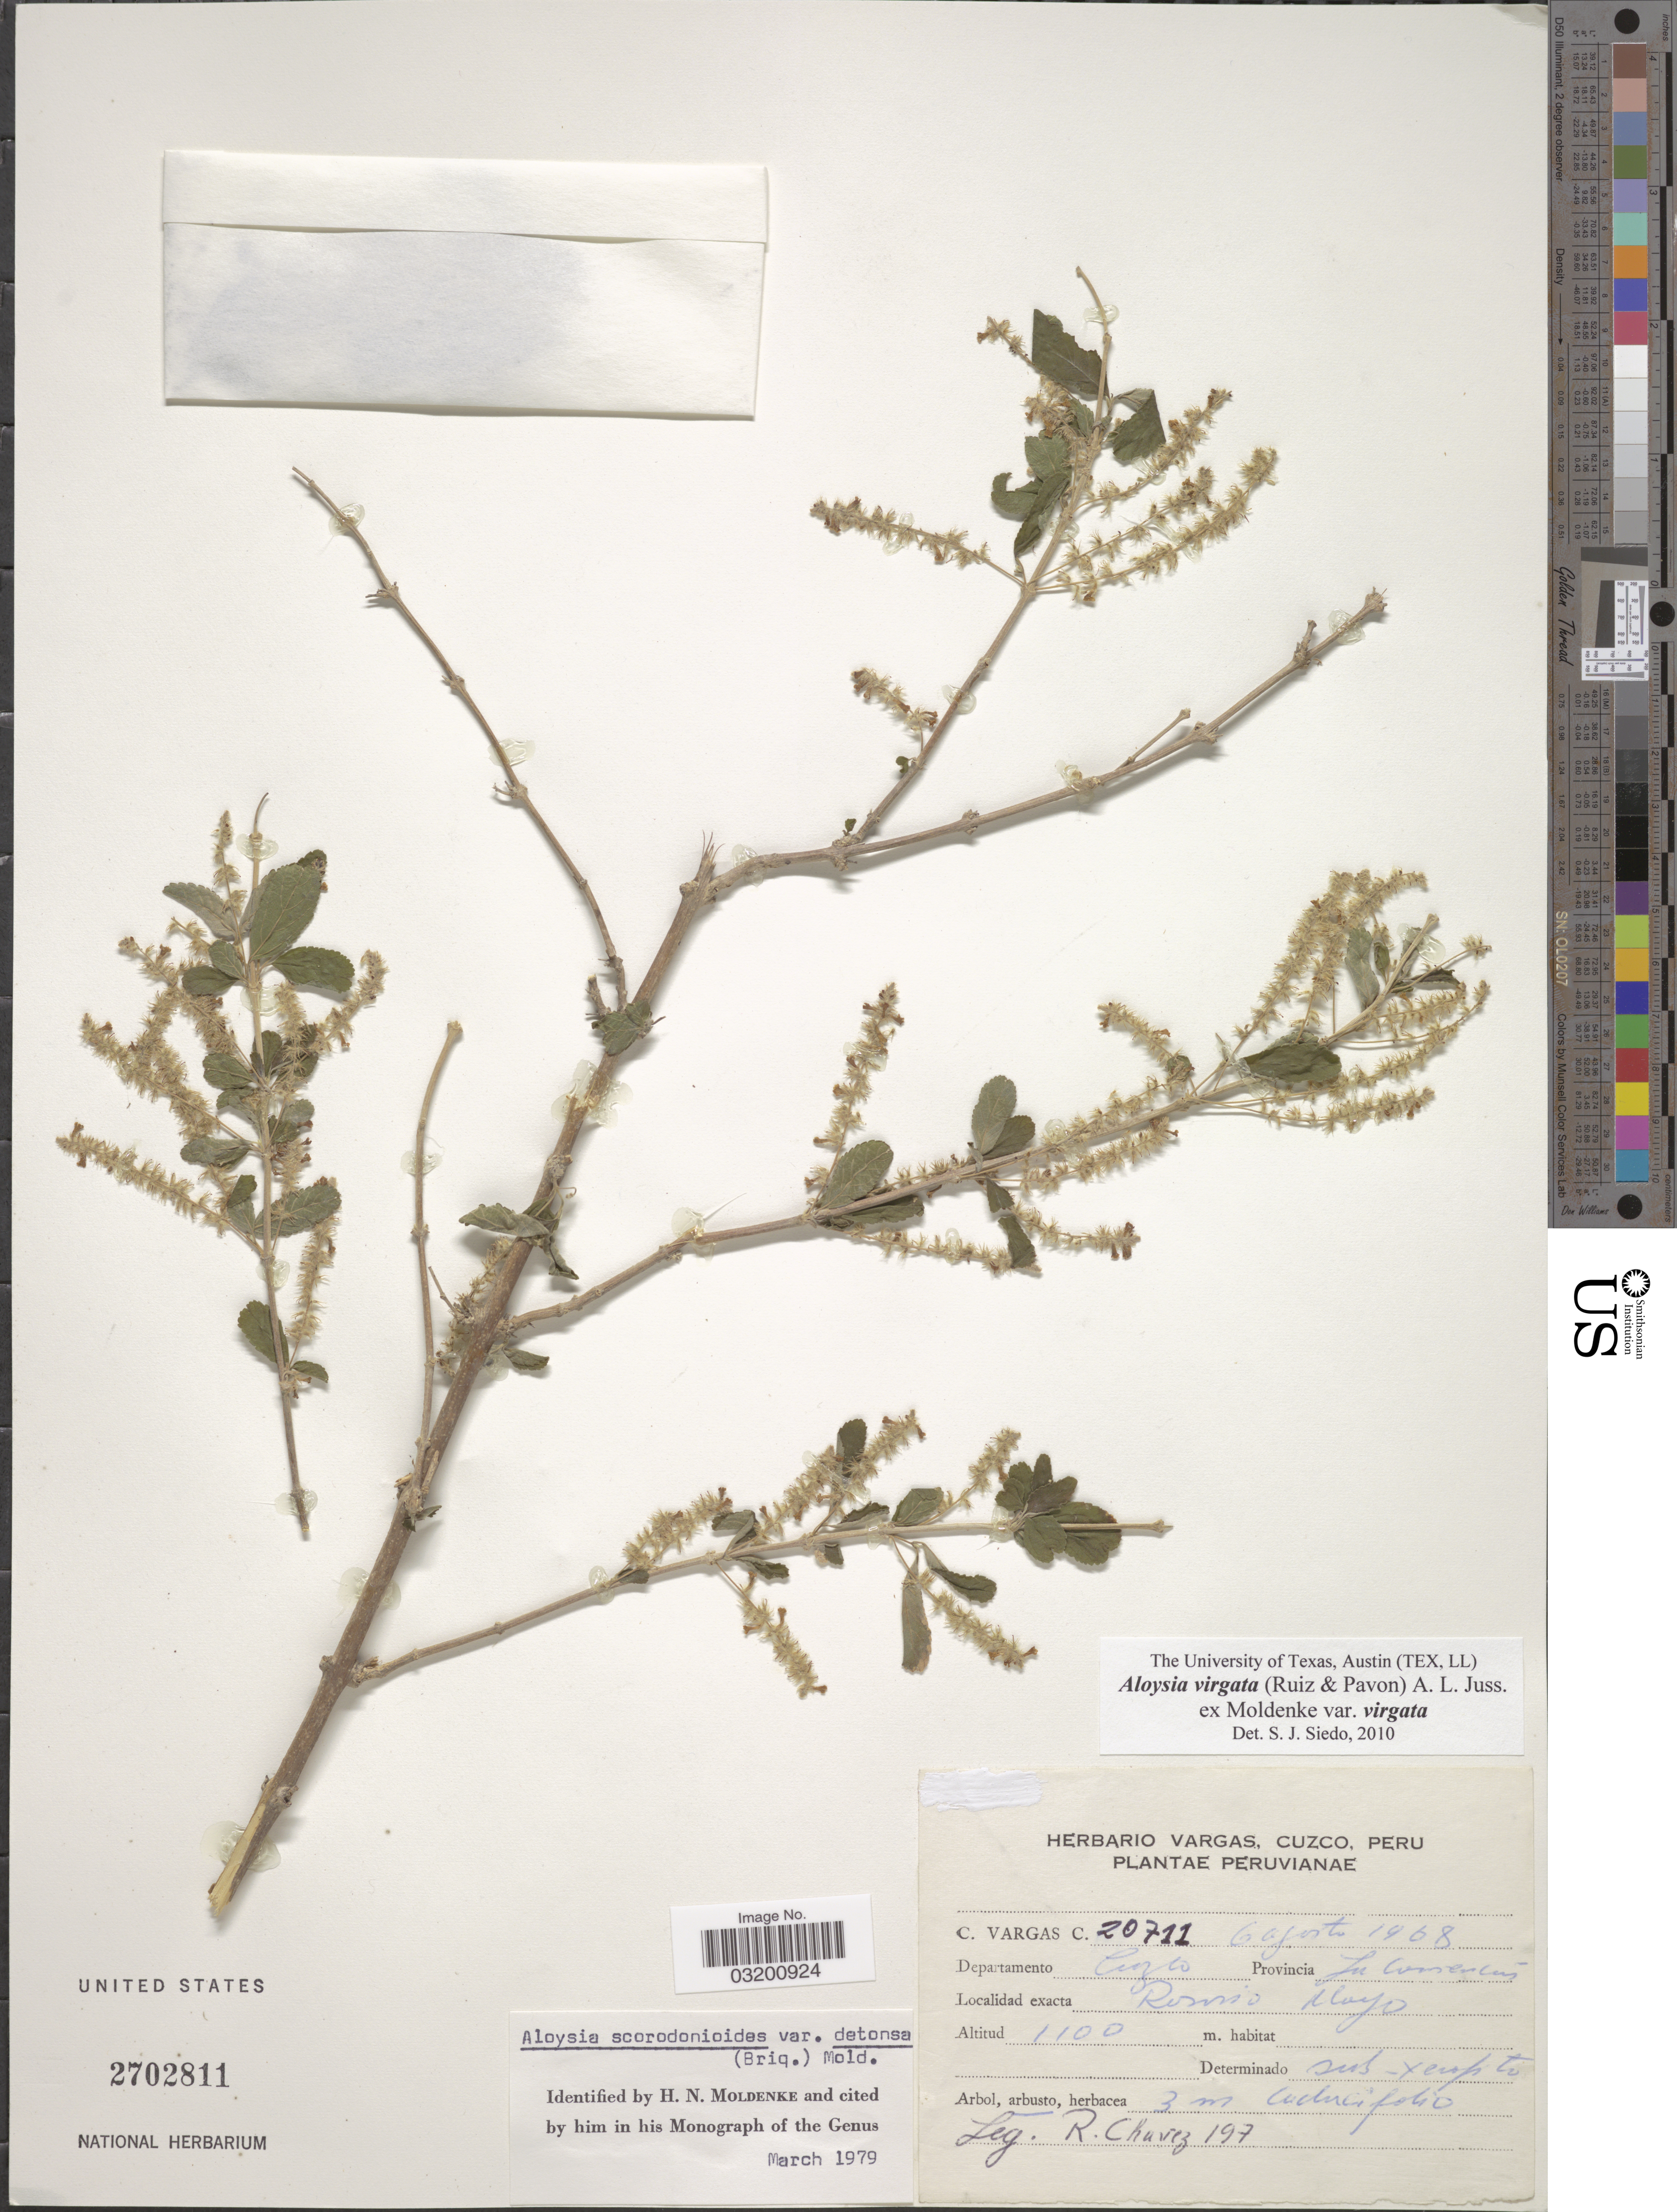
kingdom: Plantae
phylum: Tracheophyta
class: Magnoliopsida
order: Lamiales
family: Verbenaceae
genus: Aloysia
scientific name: Aloysia virgata var. virgata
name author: (Ruiz & Pav.) Juss.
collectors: R. Chávez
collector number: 197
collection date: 1968-08-06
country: Peru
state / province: Cusco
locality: Departamento Cuzco, Provincia La Convención, Rosario Mayo.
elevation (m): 1100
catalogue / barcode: US 2702811